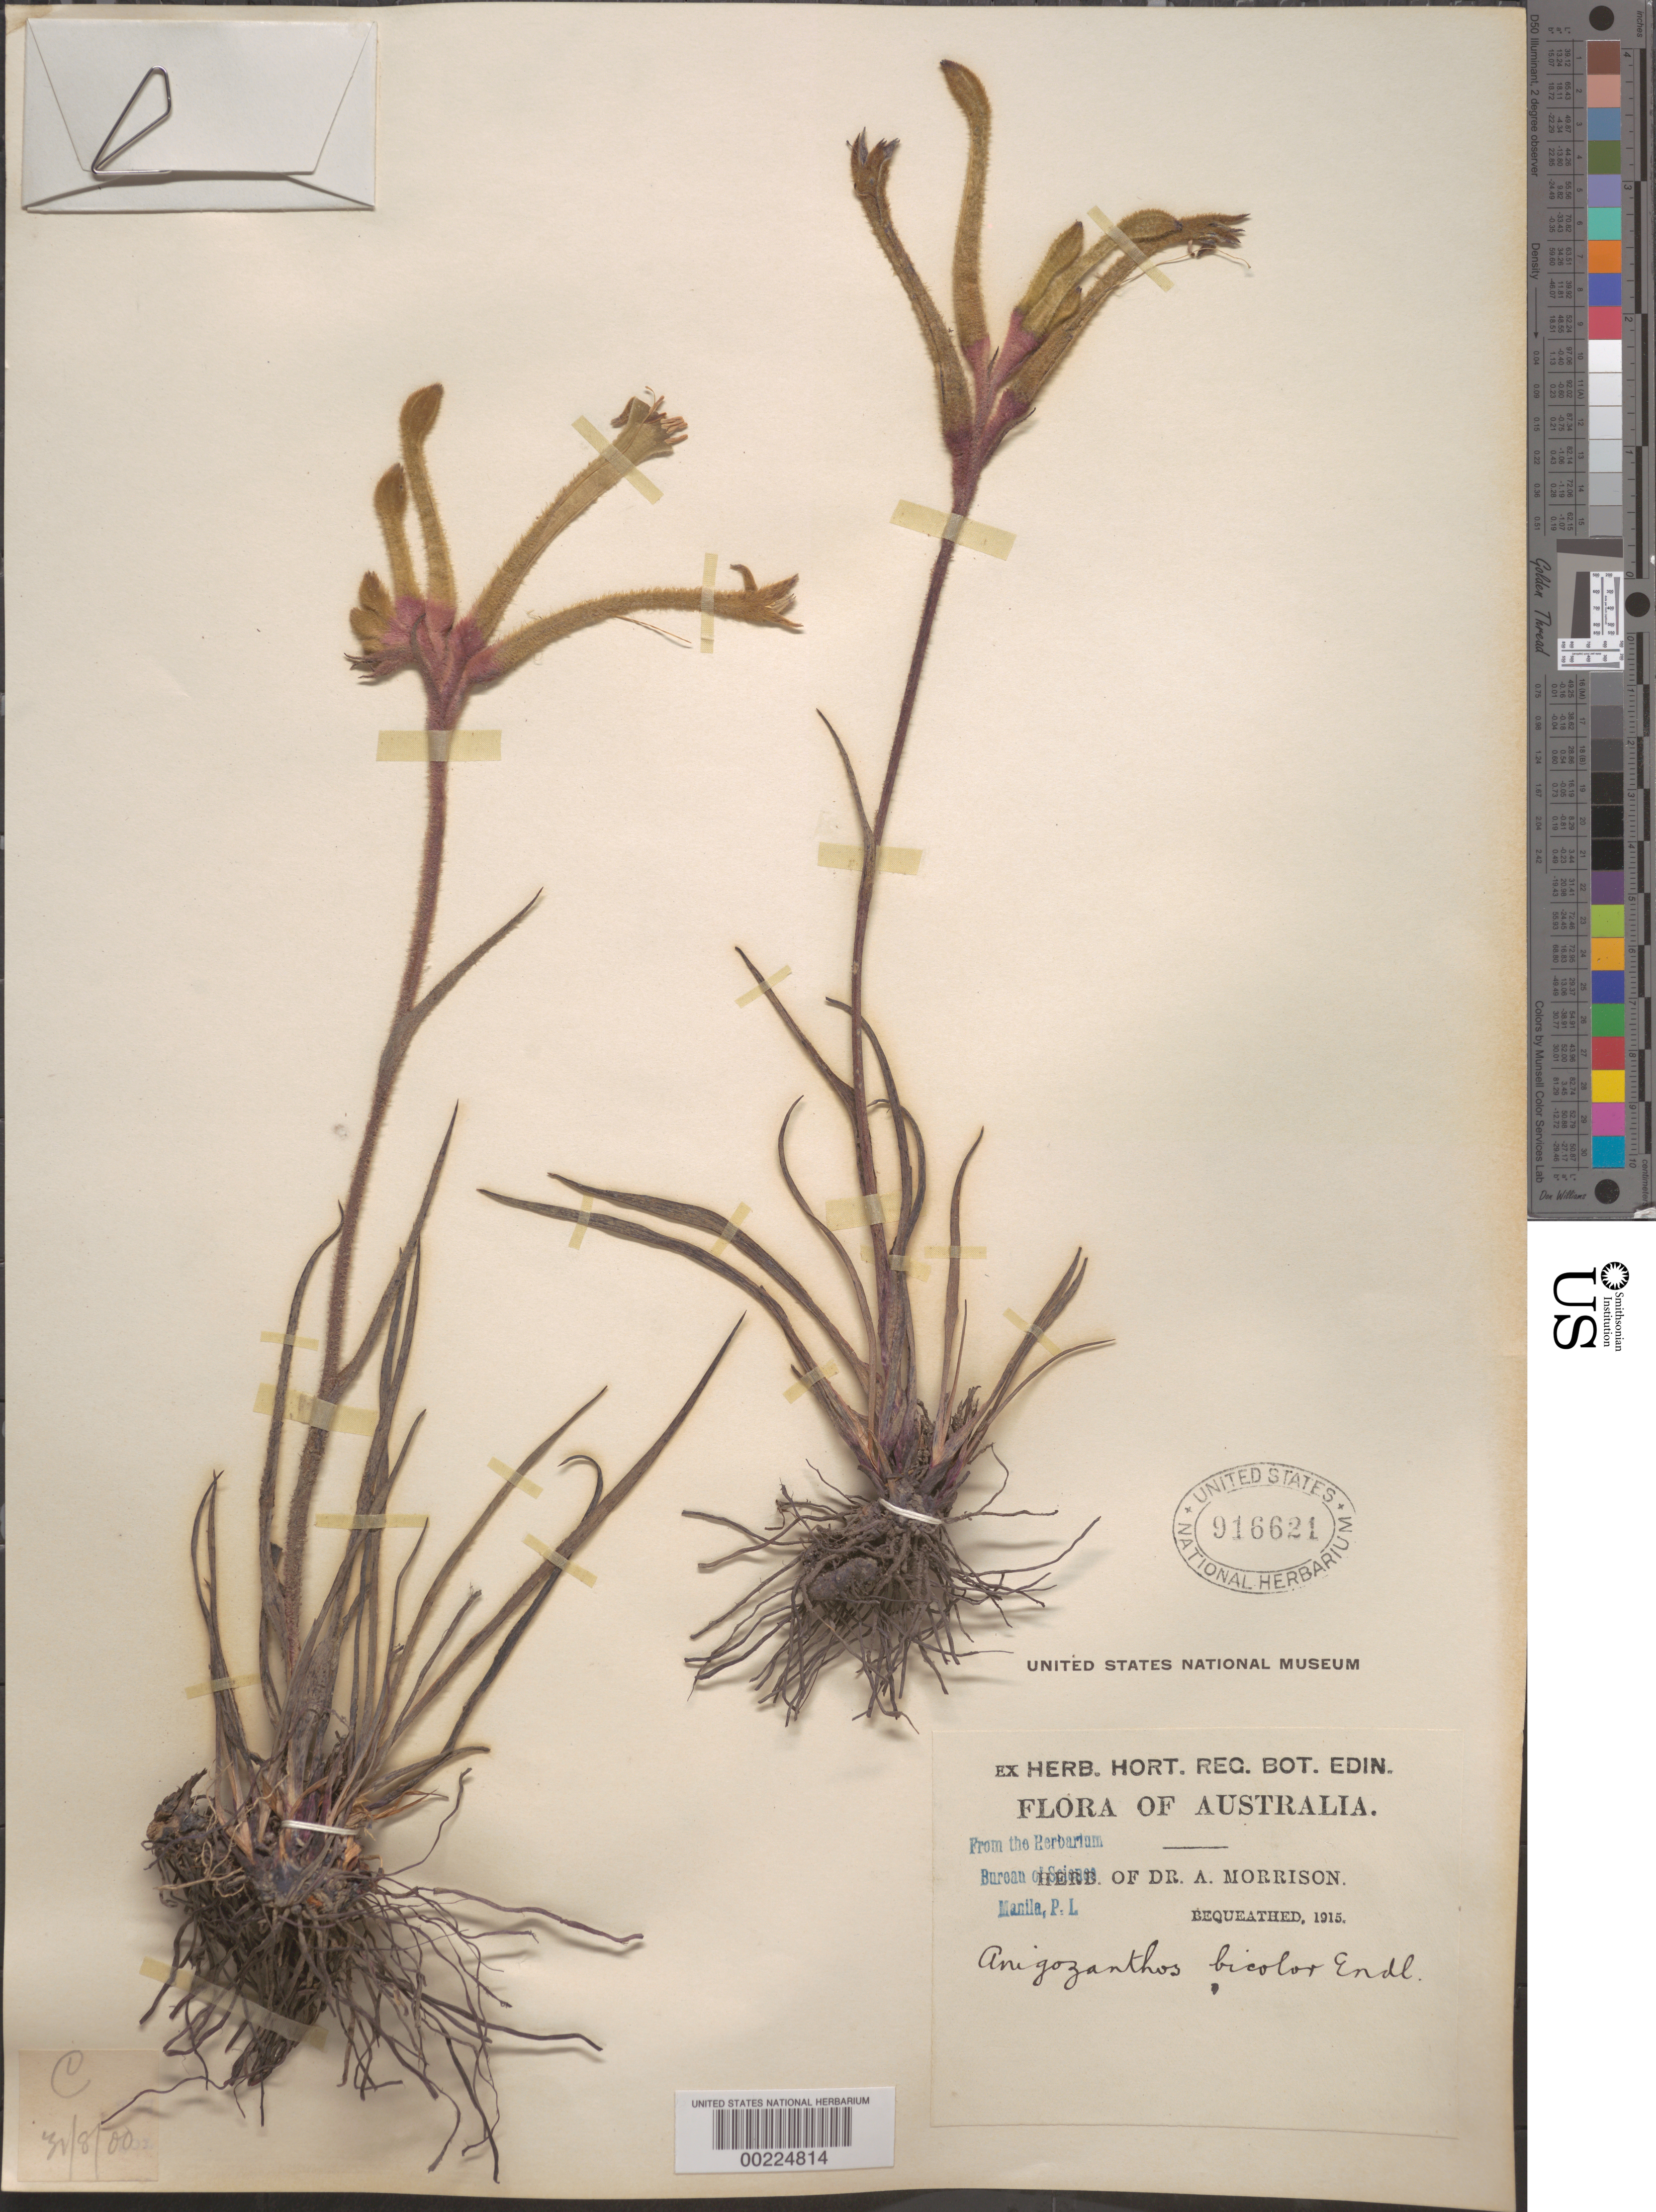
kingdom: Plantae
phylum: Tracheophyta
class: Liliopsida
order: Commelinales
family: Haemodoraceae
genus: Anigozanthos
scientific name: Anigozanthos bicolor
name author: Endl.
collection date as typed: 31 Aug 1900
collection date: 1900-08-31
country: Australia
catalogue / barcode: US 916621